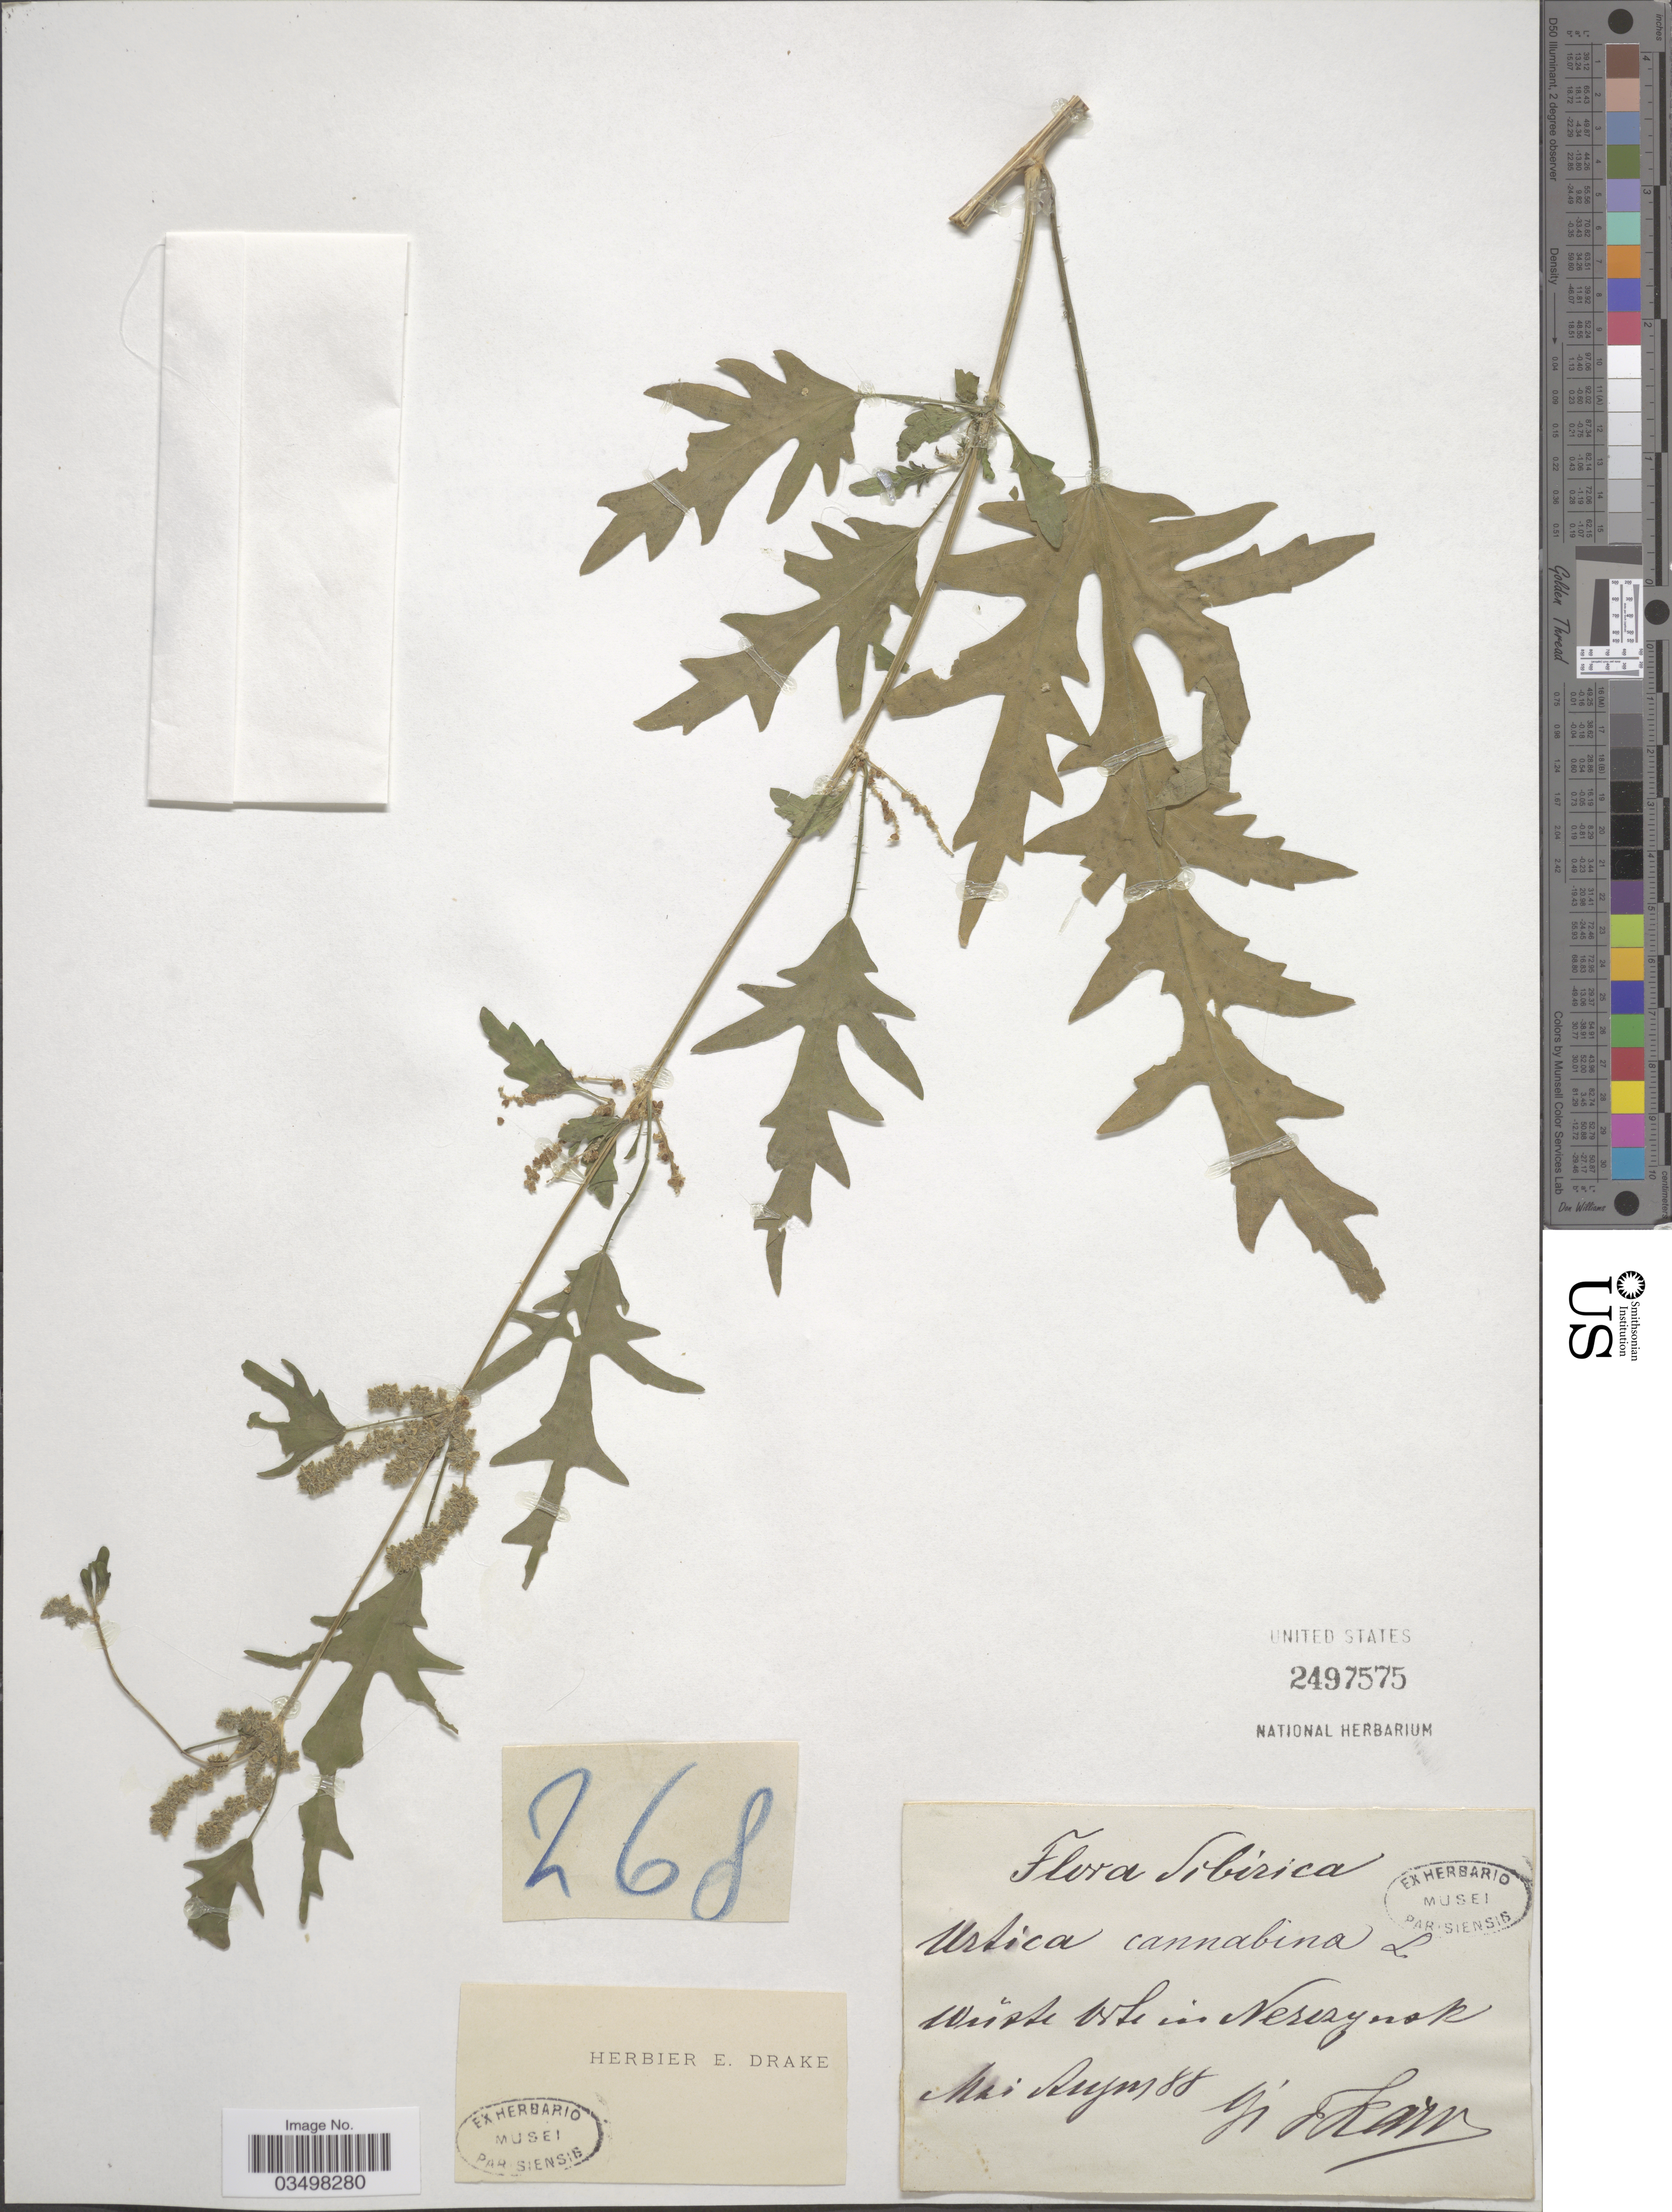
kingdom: Plantae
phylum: Tracheophyta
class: Magnoliopsida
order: Rosales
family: Urticaceae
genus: Urtica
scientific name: Urtica cannabina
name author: L.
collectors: F. Karo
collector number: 268?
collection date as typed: Transcribed d/m/y: /5/88 to /8/88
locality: Siberia. Wüste Oste in Nerusgnak.*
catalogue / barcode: US 2497575